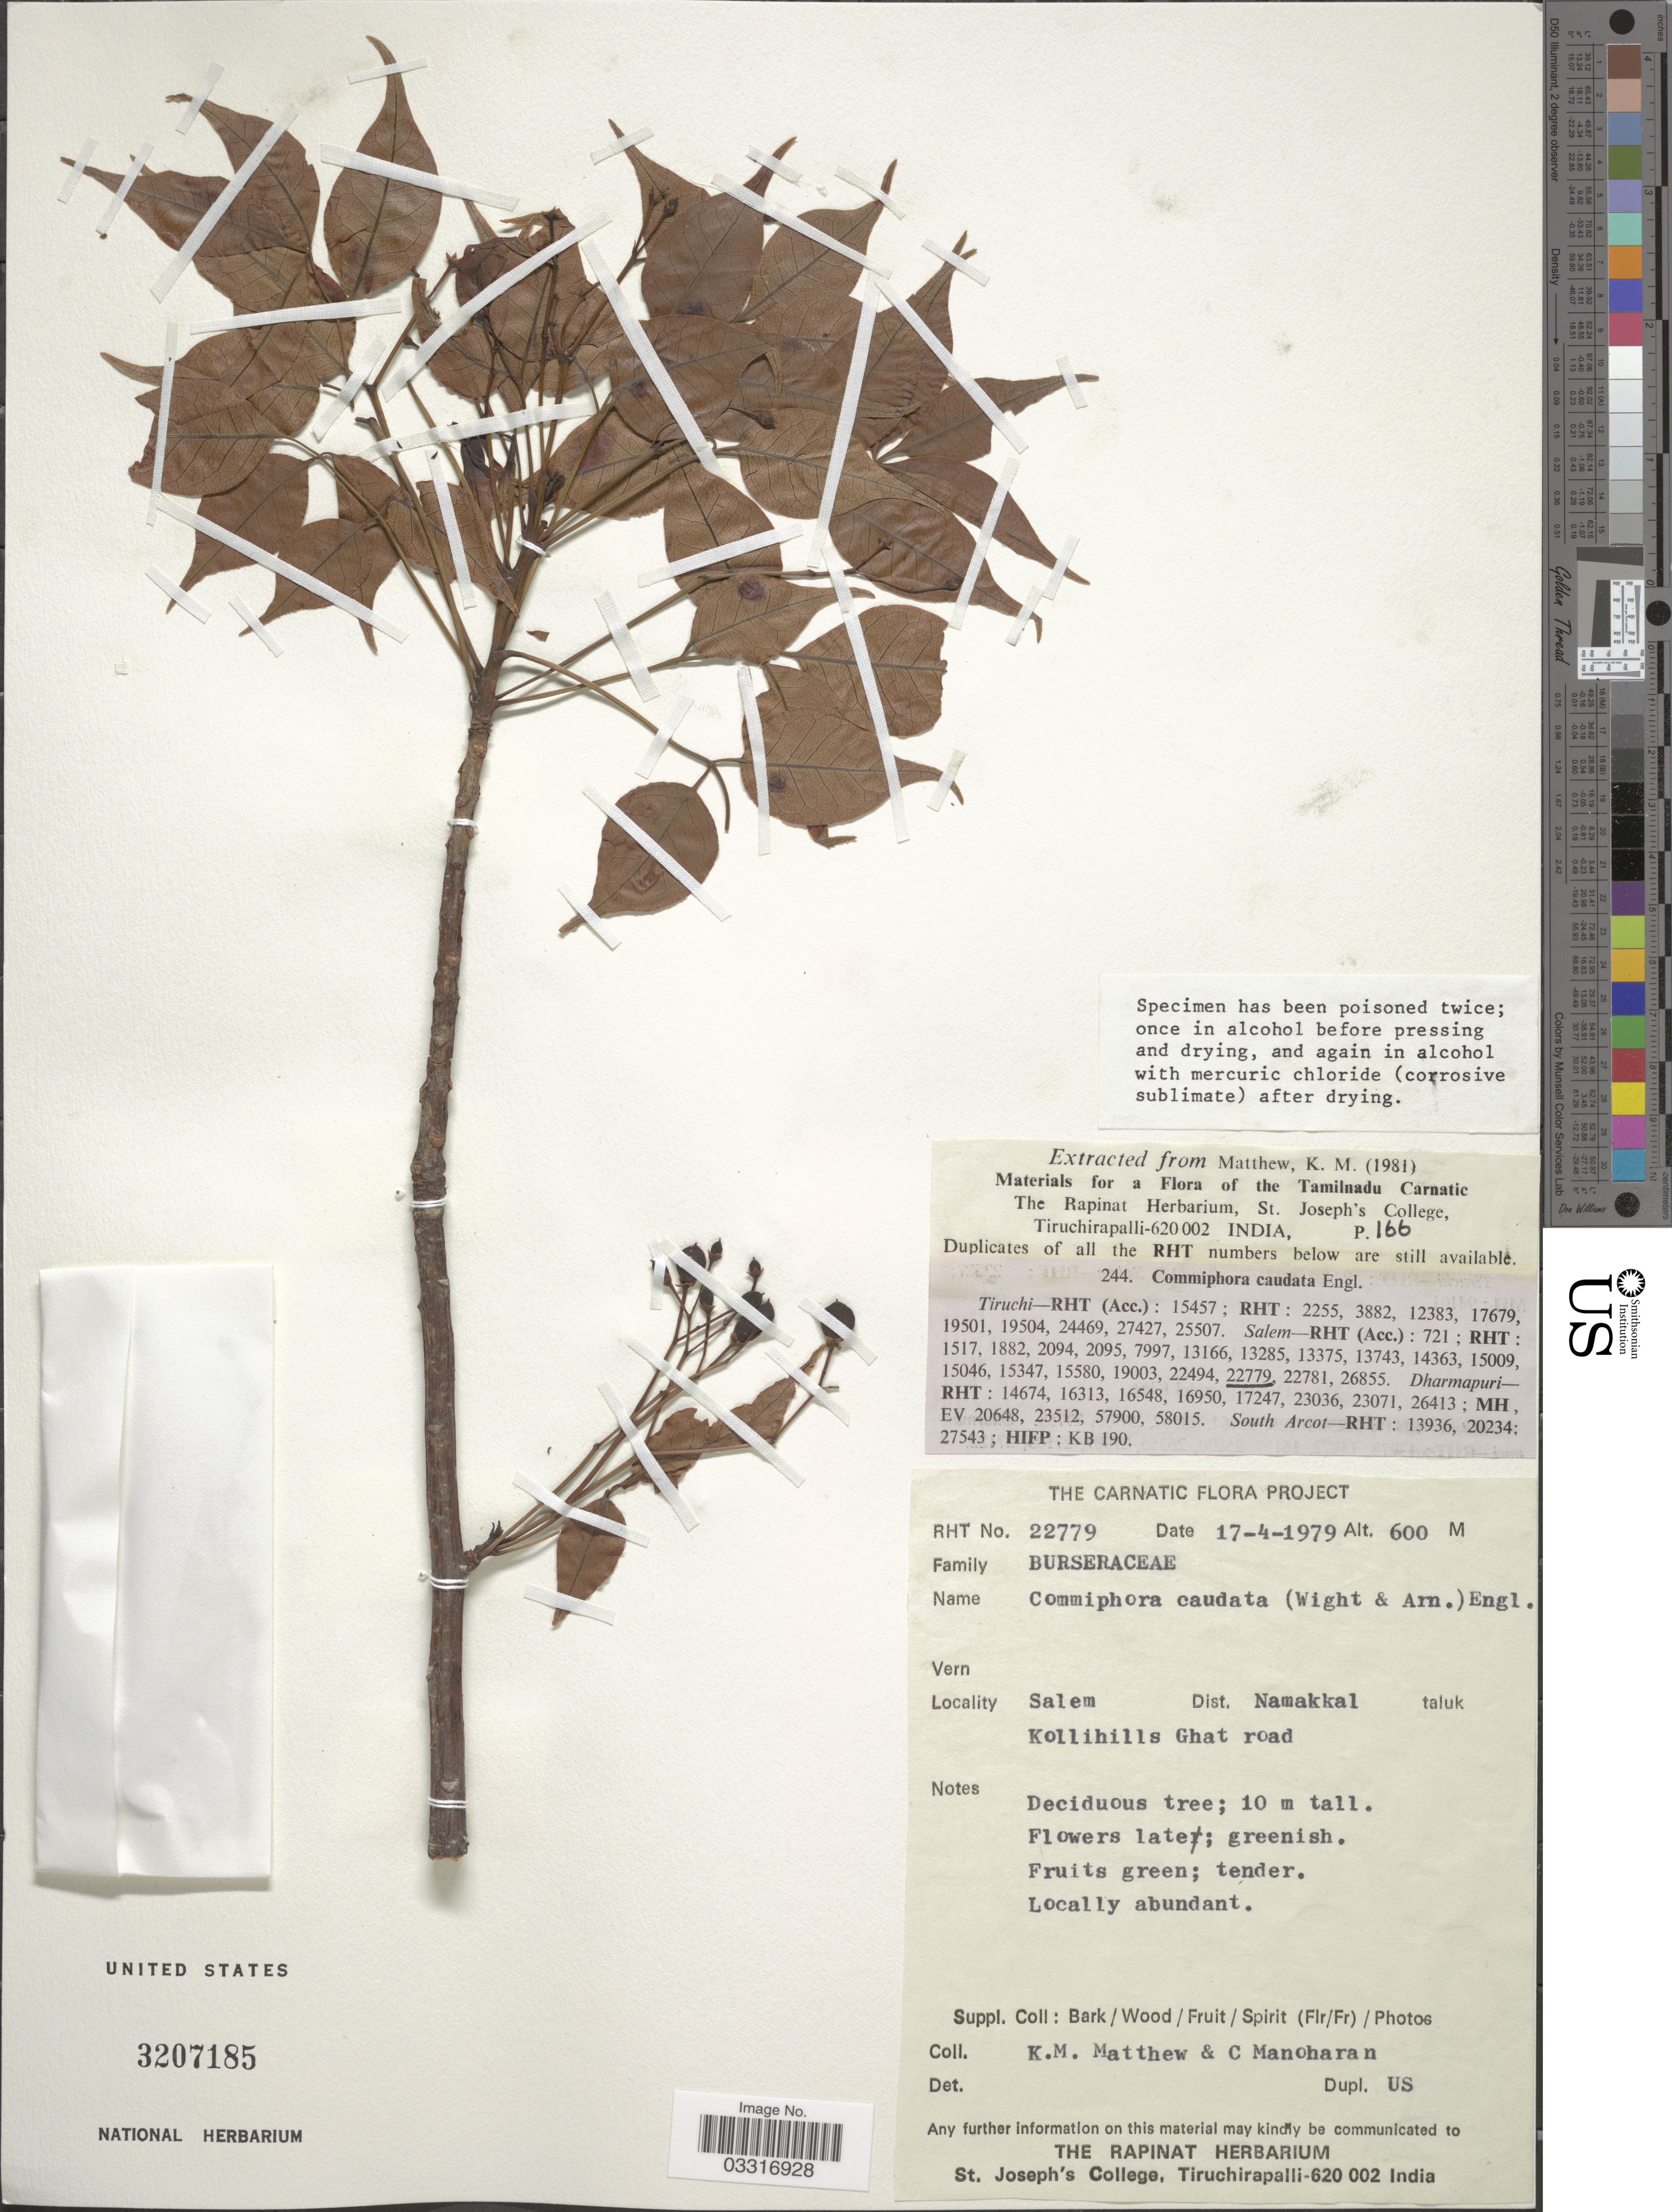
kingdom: Plantae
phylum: Tracheophyta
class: Magnoliopsida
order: Sapindales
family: Burseraceae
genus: Commiphora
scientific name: Commiphora caudata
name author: Engl.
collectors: K. M. Matthew & C. Manoharan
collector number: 22779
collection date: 1979-04-17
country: India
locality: Salem Dist. Namakkal taluk, Kollihills Ghat road.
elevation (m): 600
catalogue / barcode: US 3207185